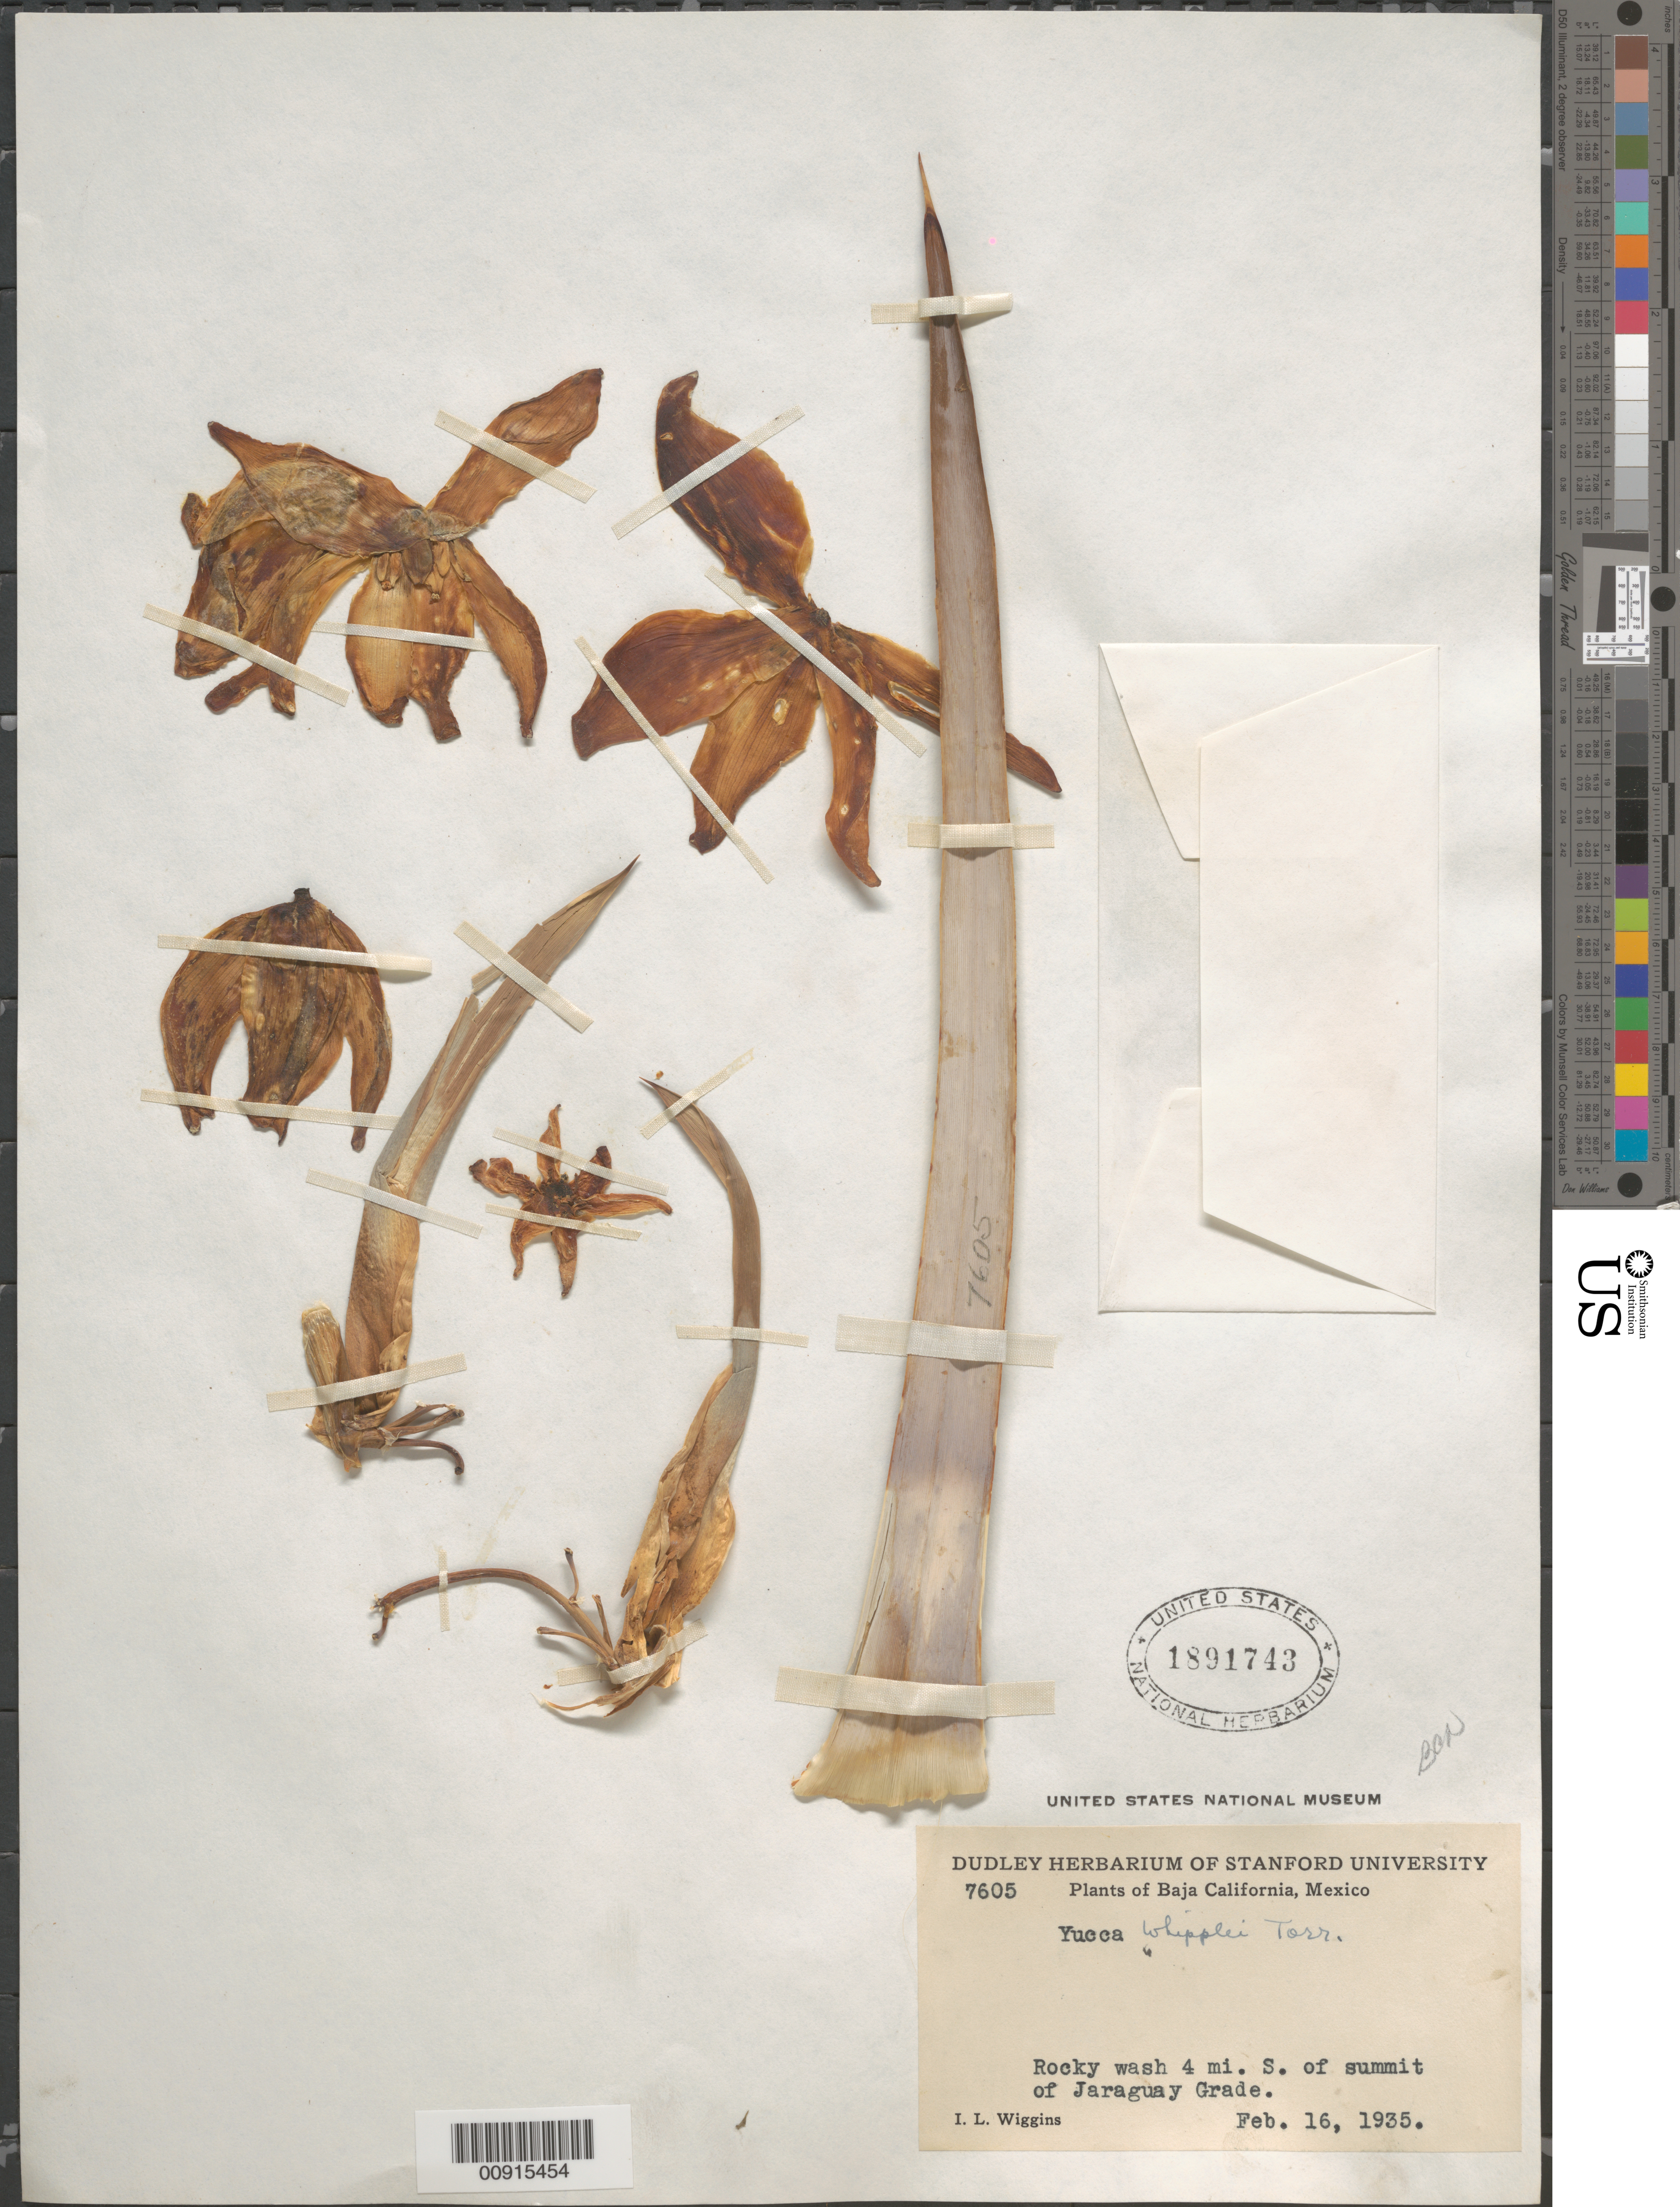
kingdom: Plantae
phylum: Tracheophyta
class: Liliopsida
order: Asparagales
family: Asparagaceae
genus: Yucca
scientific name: Yucca whipplei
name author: Torr.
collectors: I. L. Wiggins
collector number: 7605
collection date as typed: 16 Feb 1935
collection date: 1935-02-16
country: Mexico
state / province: Baja California Norte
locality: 4 mi. S of summit of Jaraguay Grade. Baja California.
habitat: Rocky wash.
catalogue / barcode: US 1891743